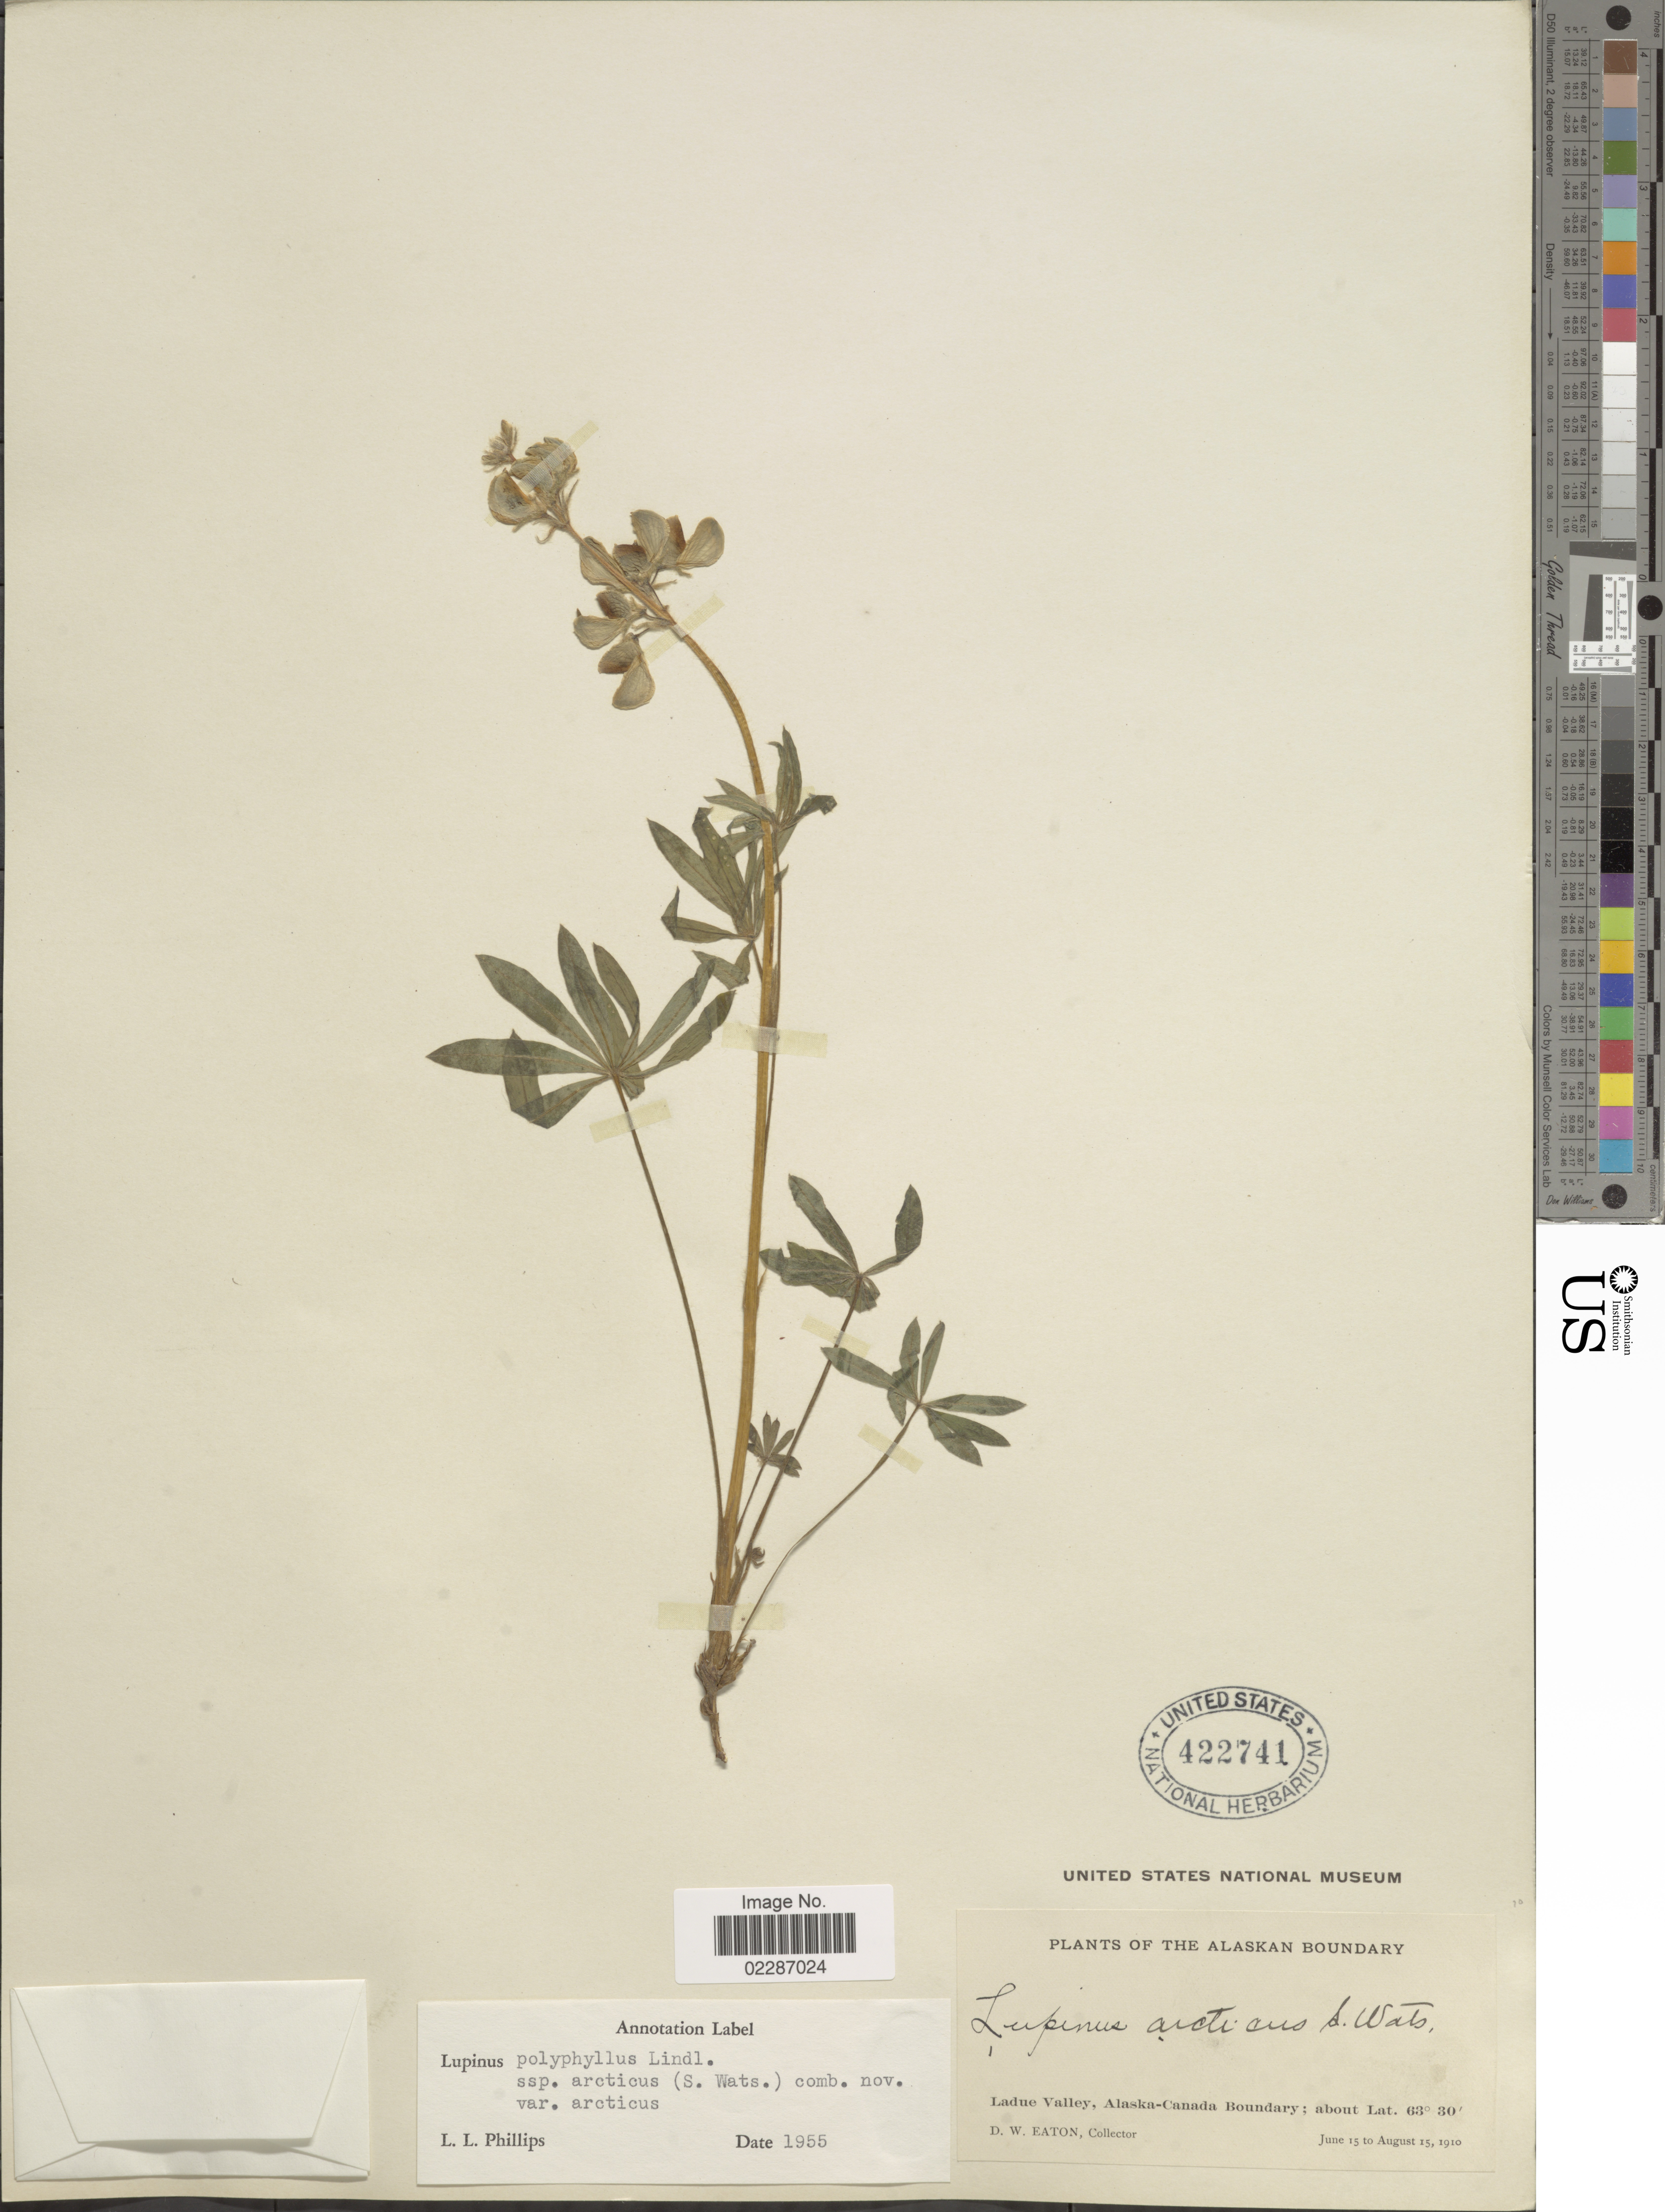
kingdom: Plantae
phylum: Tracheophyta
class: Magnoliopsida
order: Fabales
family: Fabaceae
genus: Lupinus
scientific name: Lupinus arcticus subsp. arcticus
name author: S. Watson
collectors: D. Eaton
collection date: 1910-06-15/1910-08-15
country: United States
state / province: Alaska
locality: Alaskan Boundary, Ladue Valley, Alaska-Canada Boundary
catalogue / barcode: US 422741